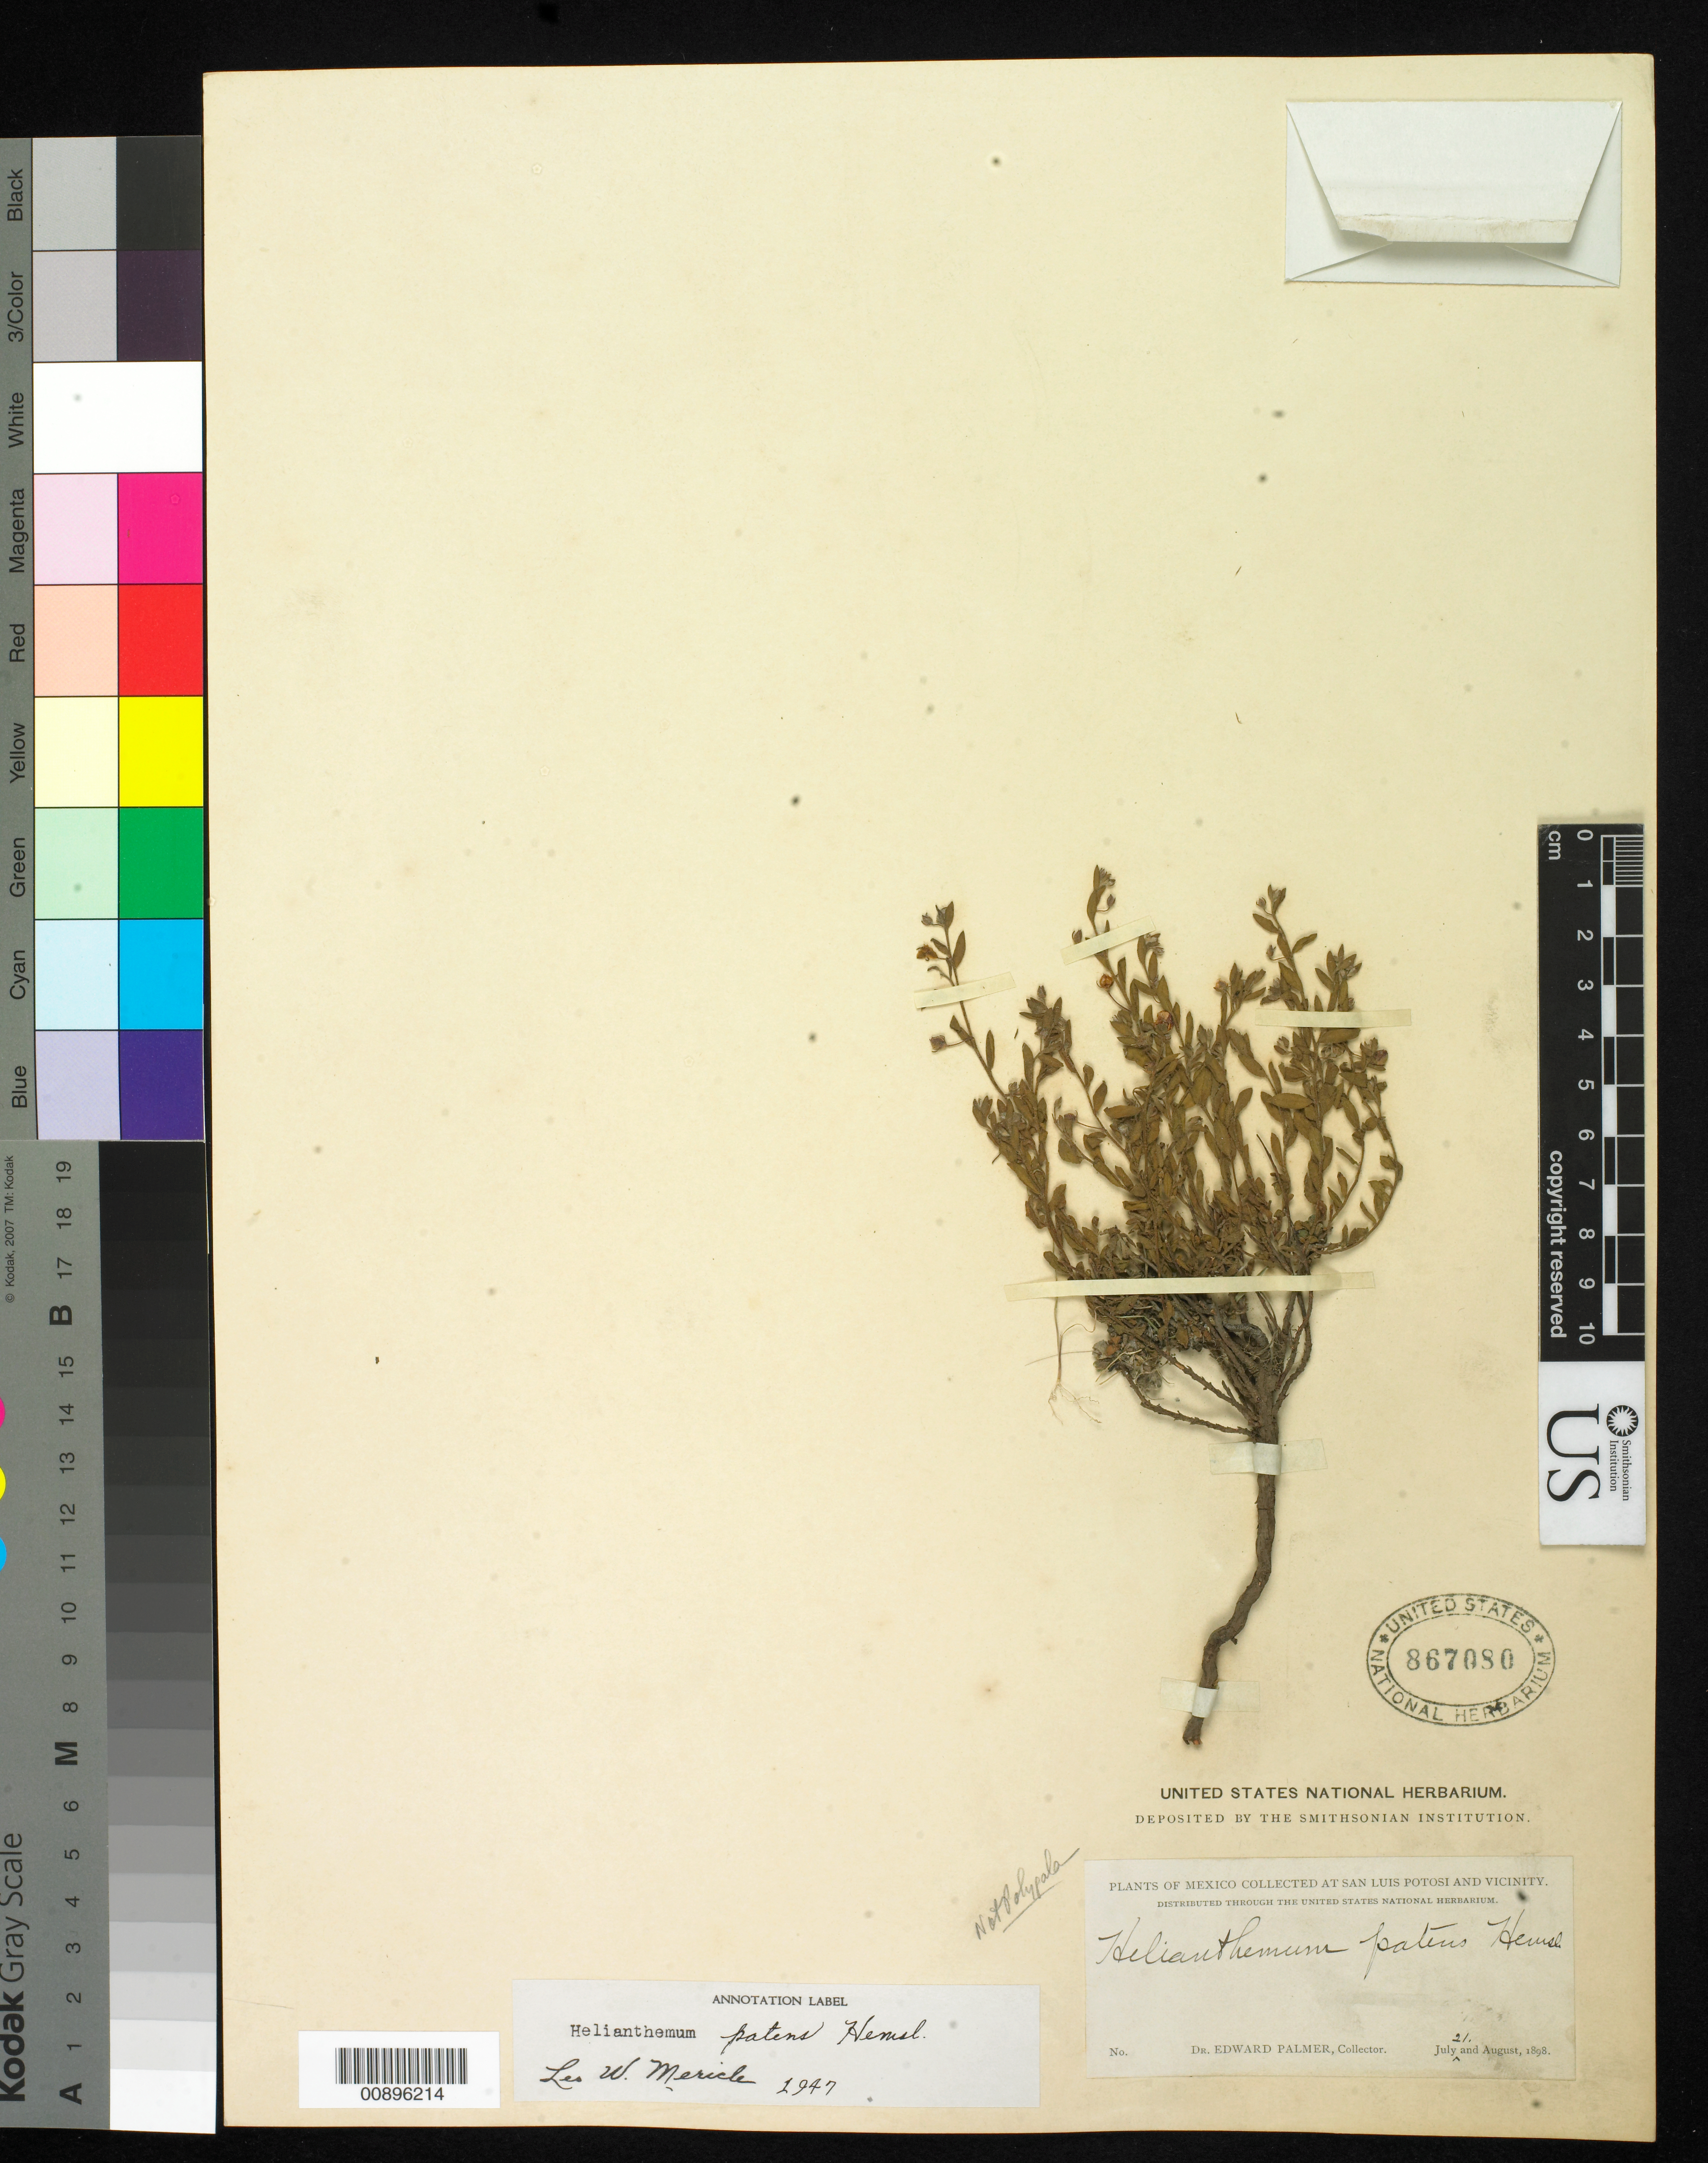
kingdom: Plantae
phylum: Tracheophyta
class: Magnoliopsida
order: Malvales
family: Cistaceae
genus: Helianthemum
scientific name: Helianthemum patens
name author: Hemsl.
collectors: E. Palmer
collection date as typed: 21 Jul 1898 to -- Aug 1898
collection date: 1898-07-21/1898-08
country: Mexico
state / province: San Luis Potosí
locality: San Luis Potosí and vicinity.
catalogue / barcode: US 867080